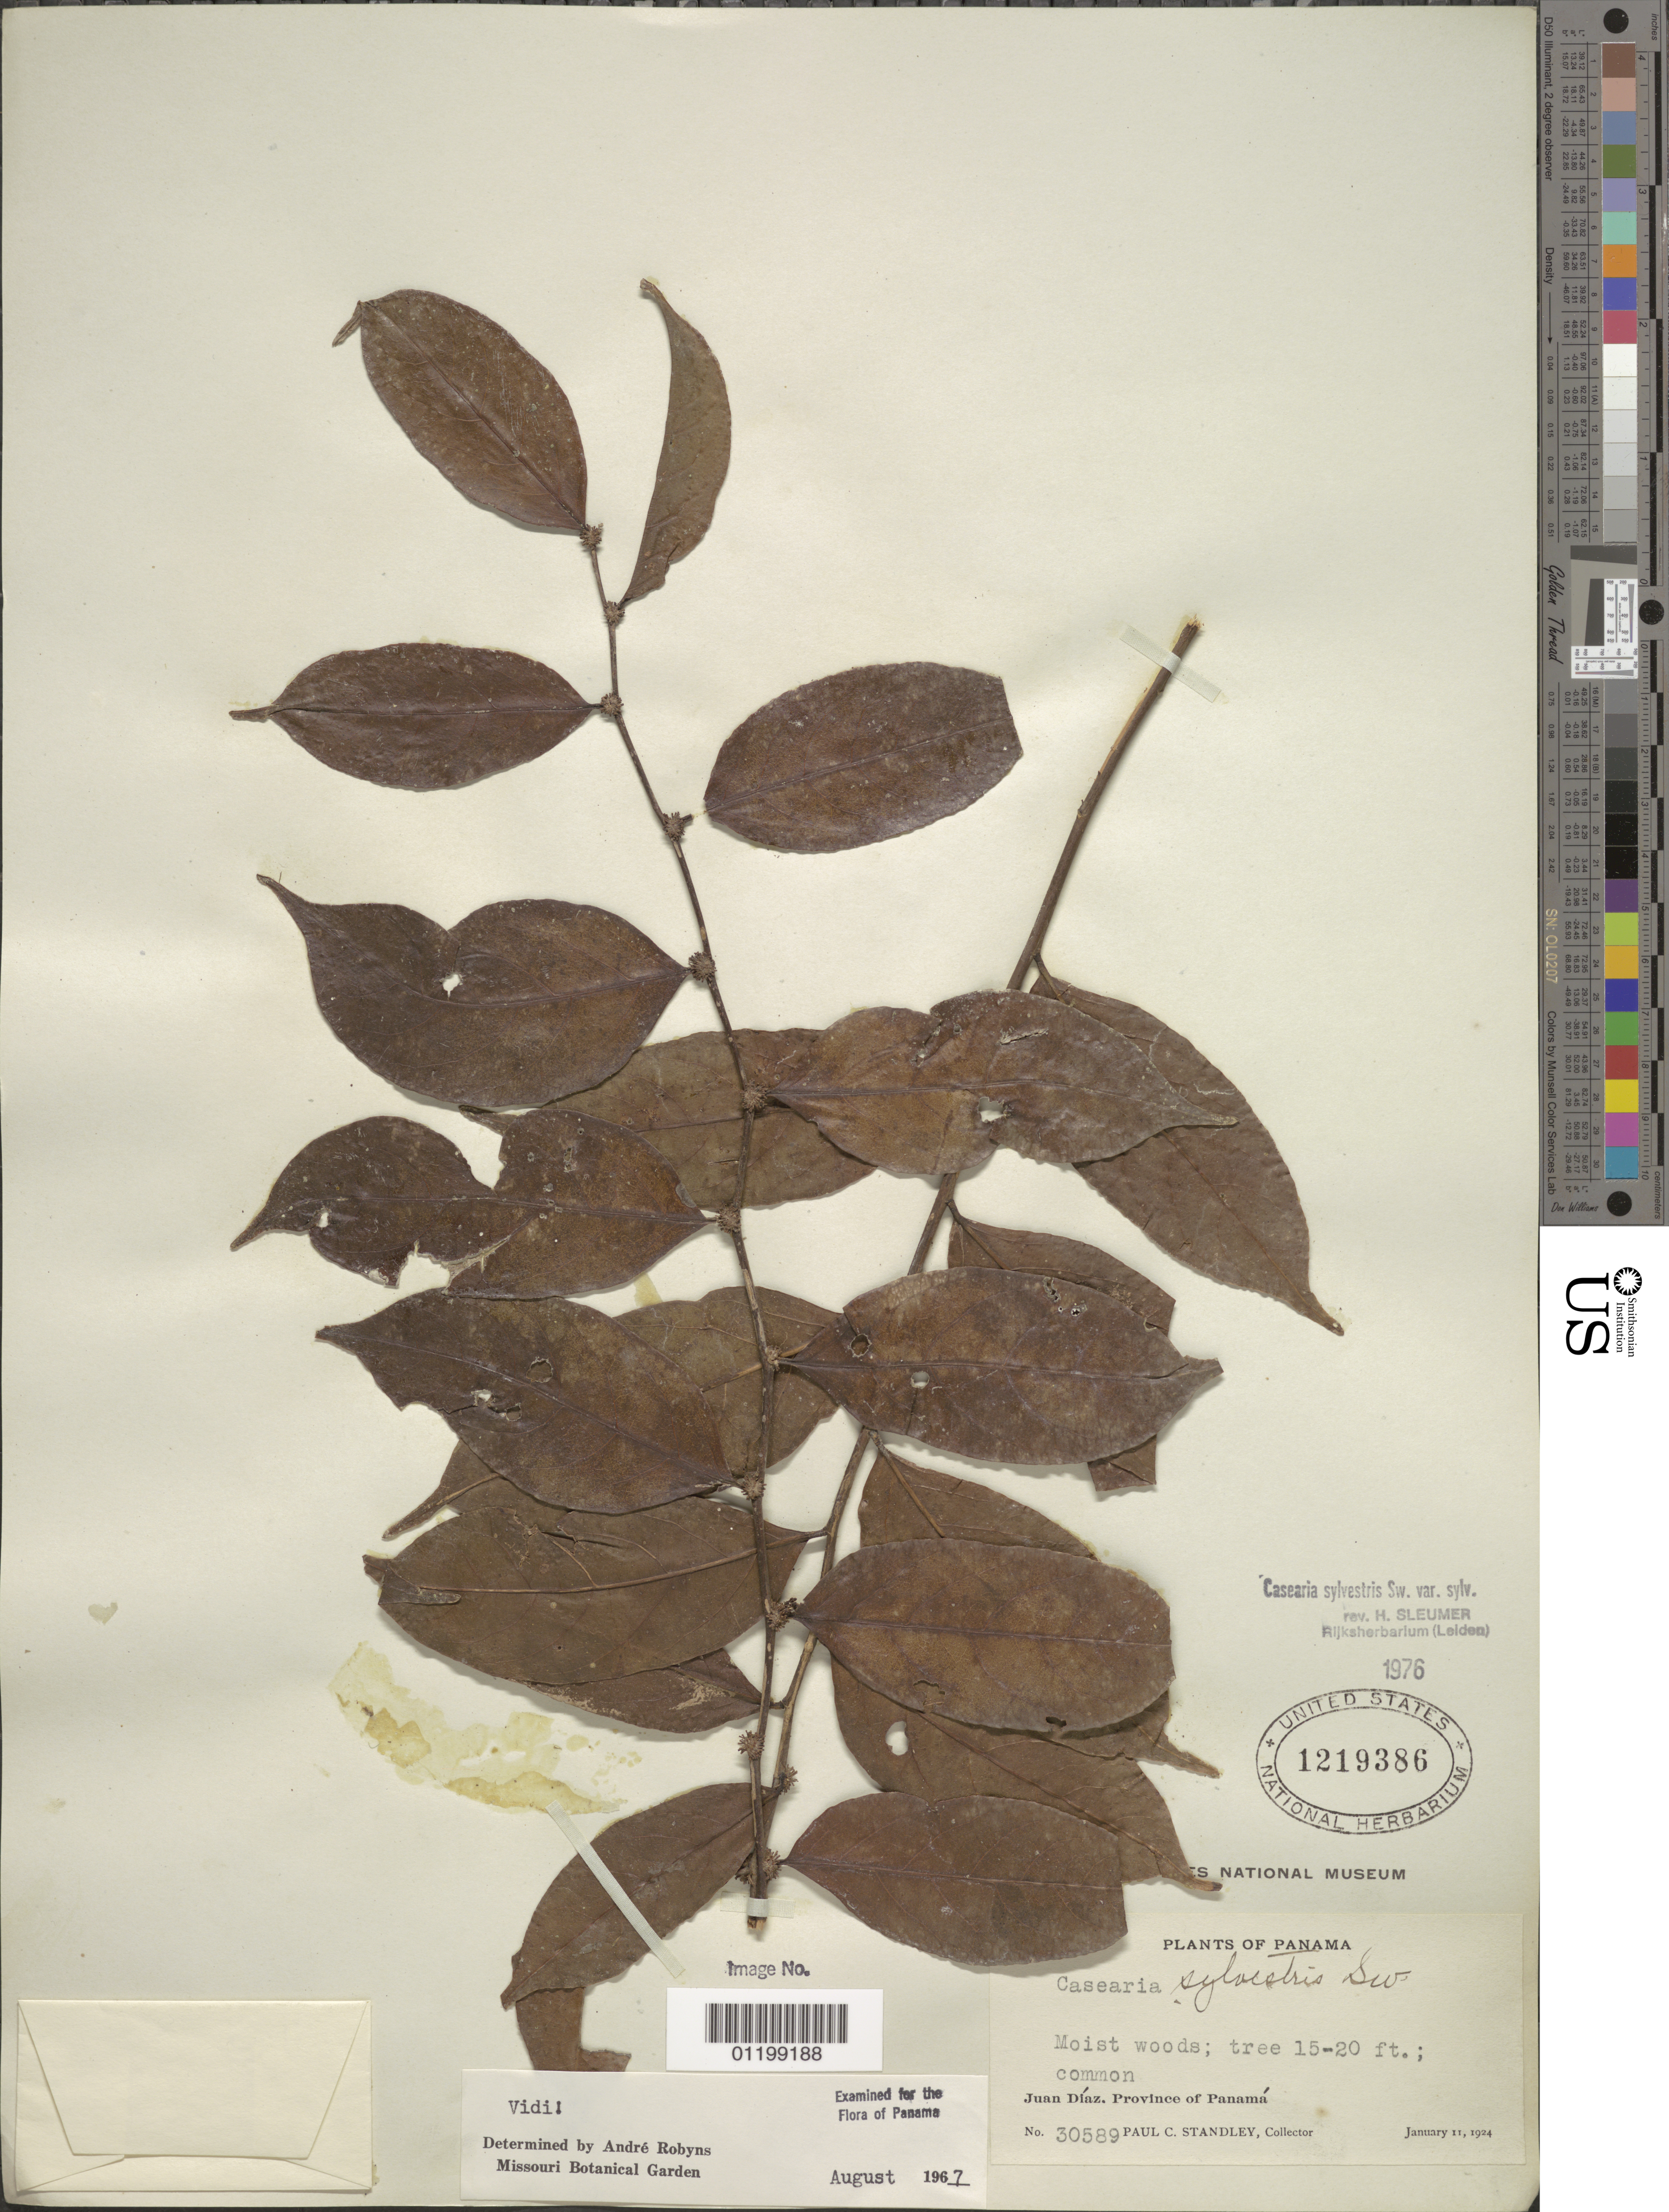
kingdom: Plantae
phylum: Tracheophyta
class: Magnoliopsida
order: Malpighiales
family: Salicaceae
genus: Casearia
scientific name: Casearia sylvestris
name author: Sw.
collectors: P. C. Standley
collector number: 30589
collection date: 1924-01-11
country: Panama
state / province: Panamá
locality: Juan Diaz.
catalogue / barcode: US 1219386